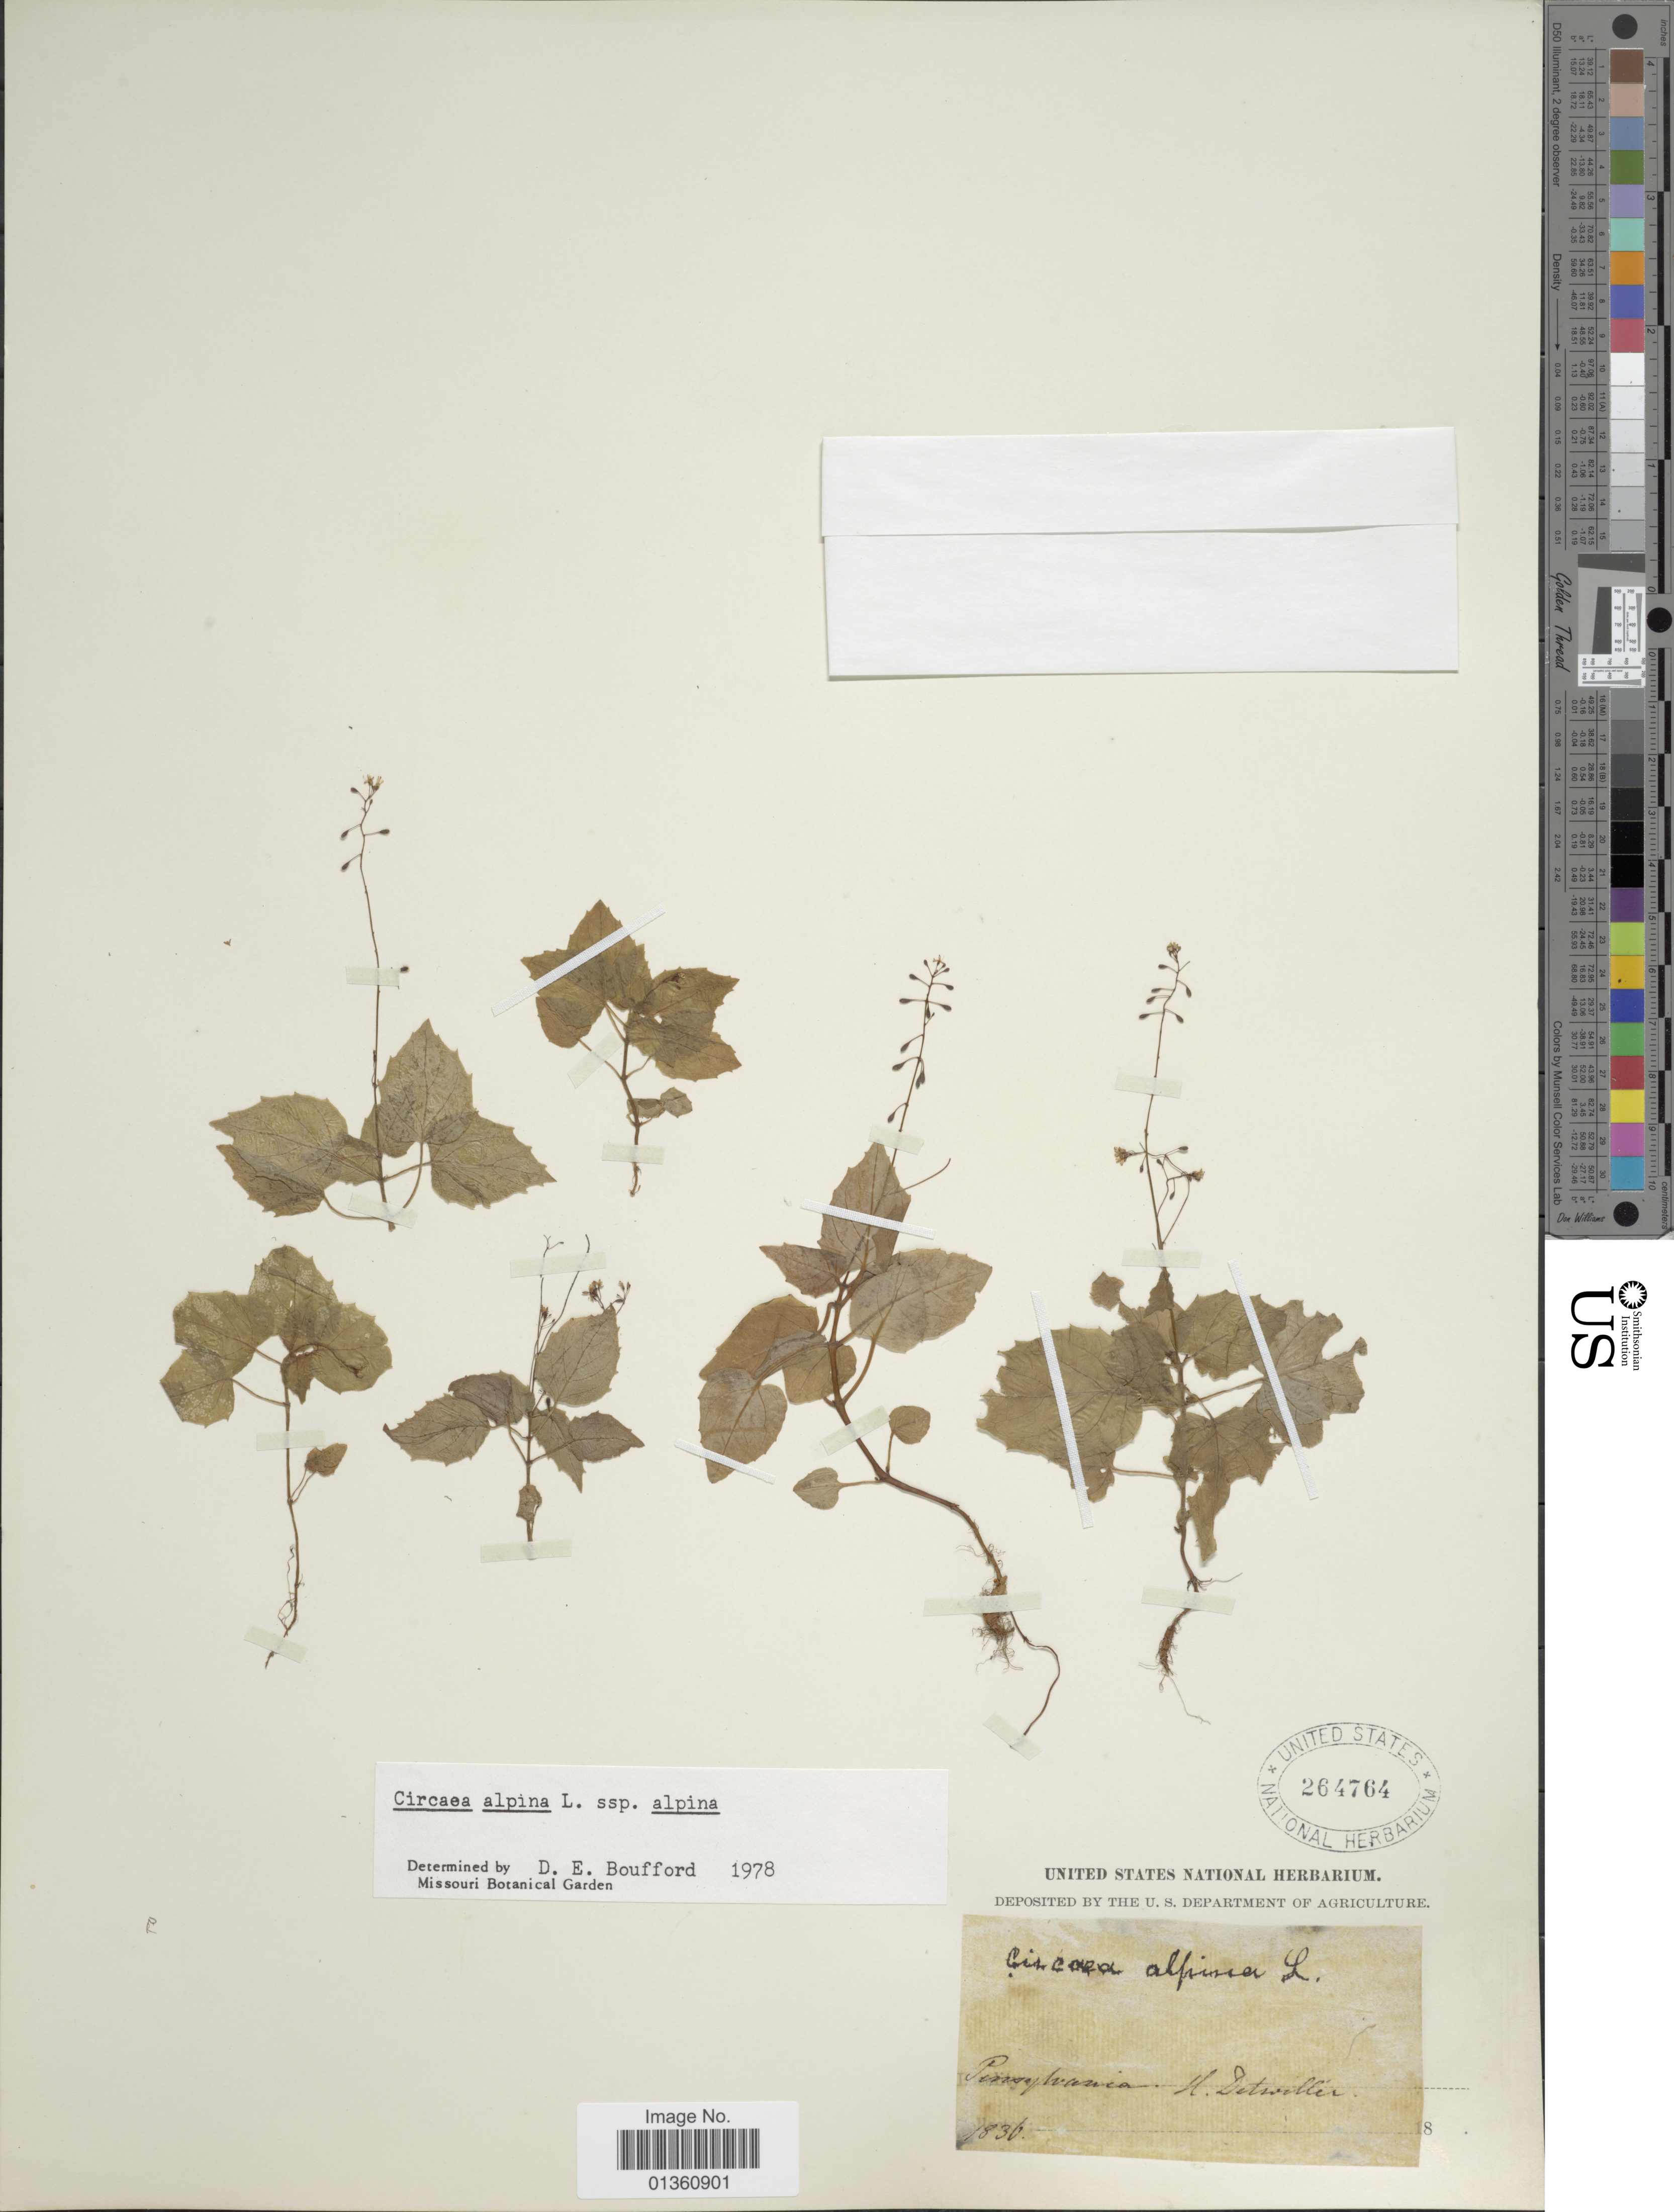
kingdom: Plantae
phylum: Tracheophyta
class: Magnoliopsida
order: Myrtales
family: Onagraceae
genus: Circaea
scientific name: Circaea alpina subsp. alpina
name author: L.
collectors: H. Detwiler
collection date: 1836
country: United States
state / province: Pennsylvania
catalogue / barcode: US 264764